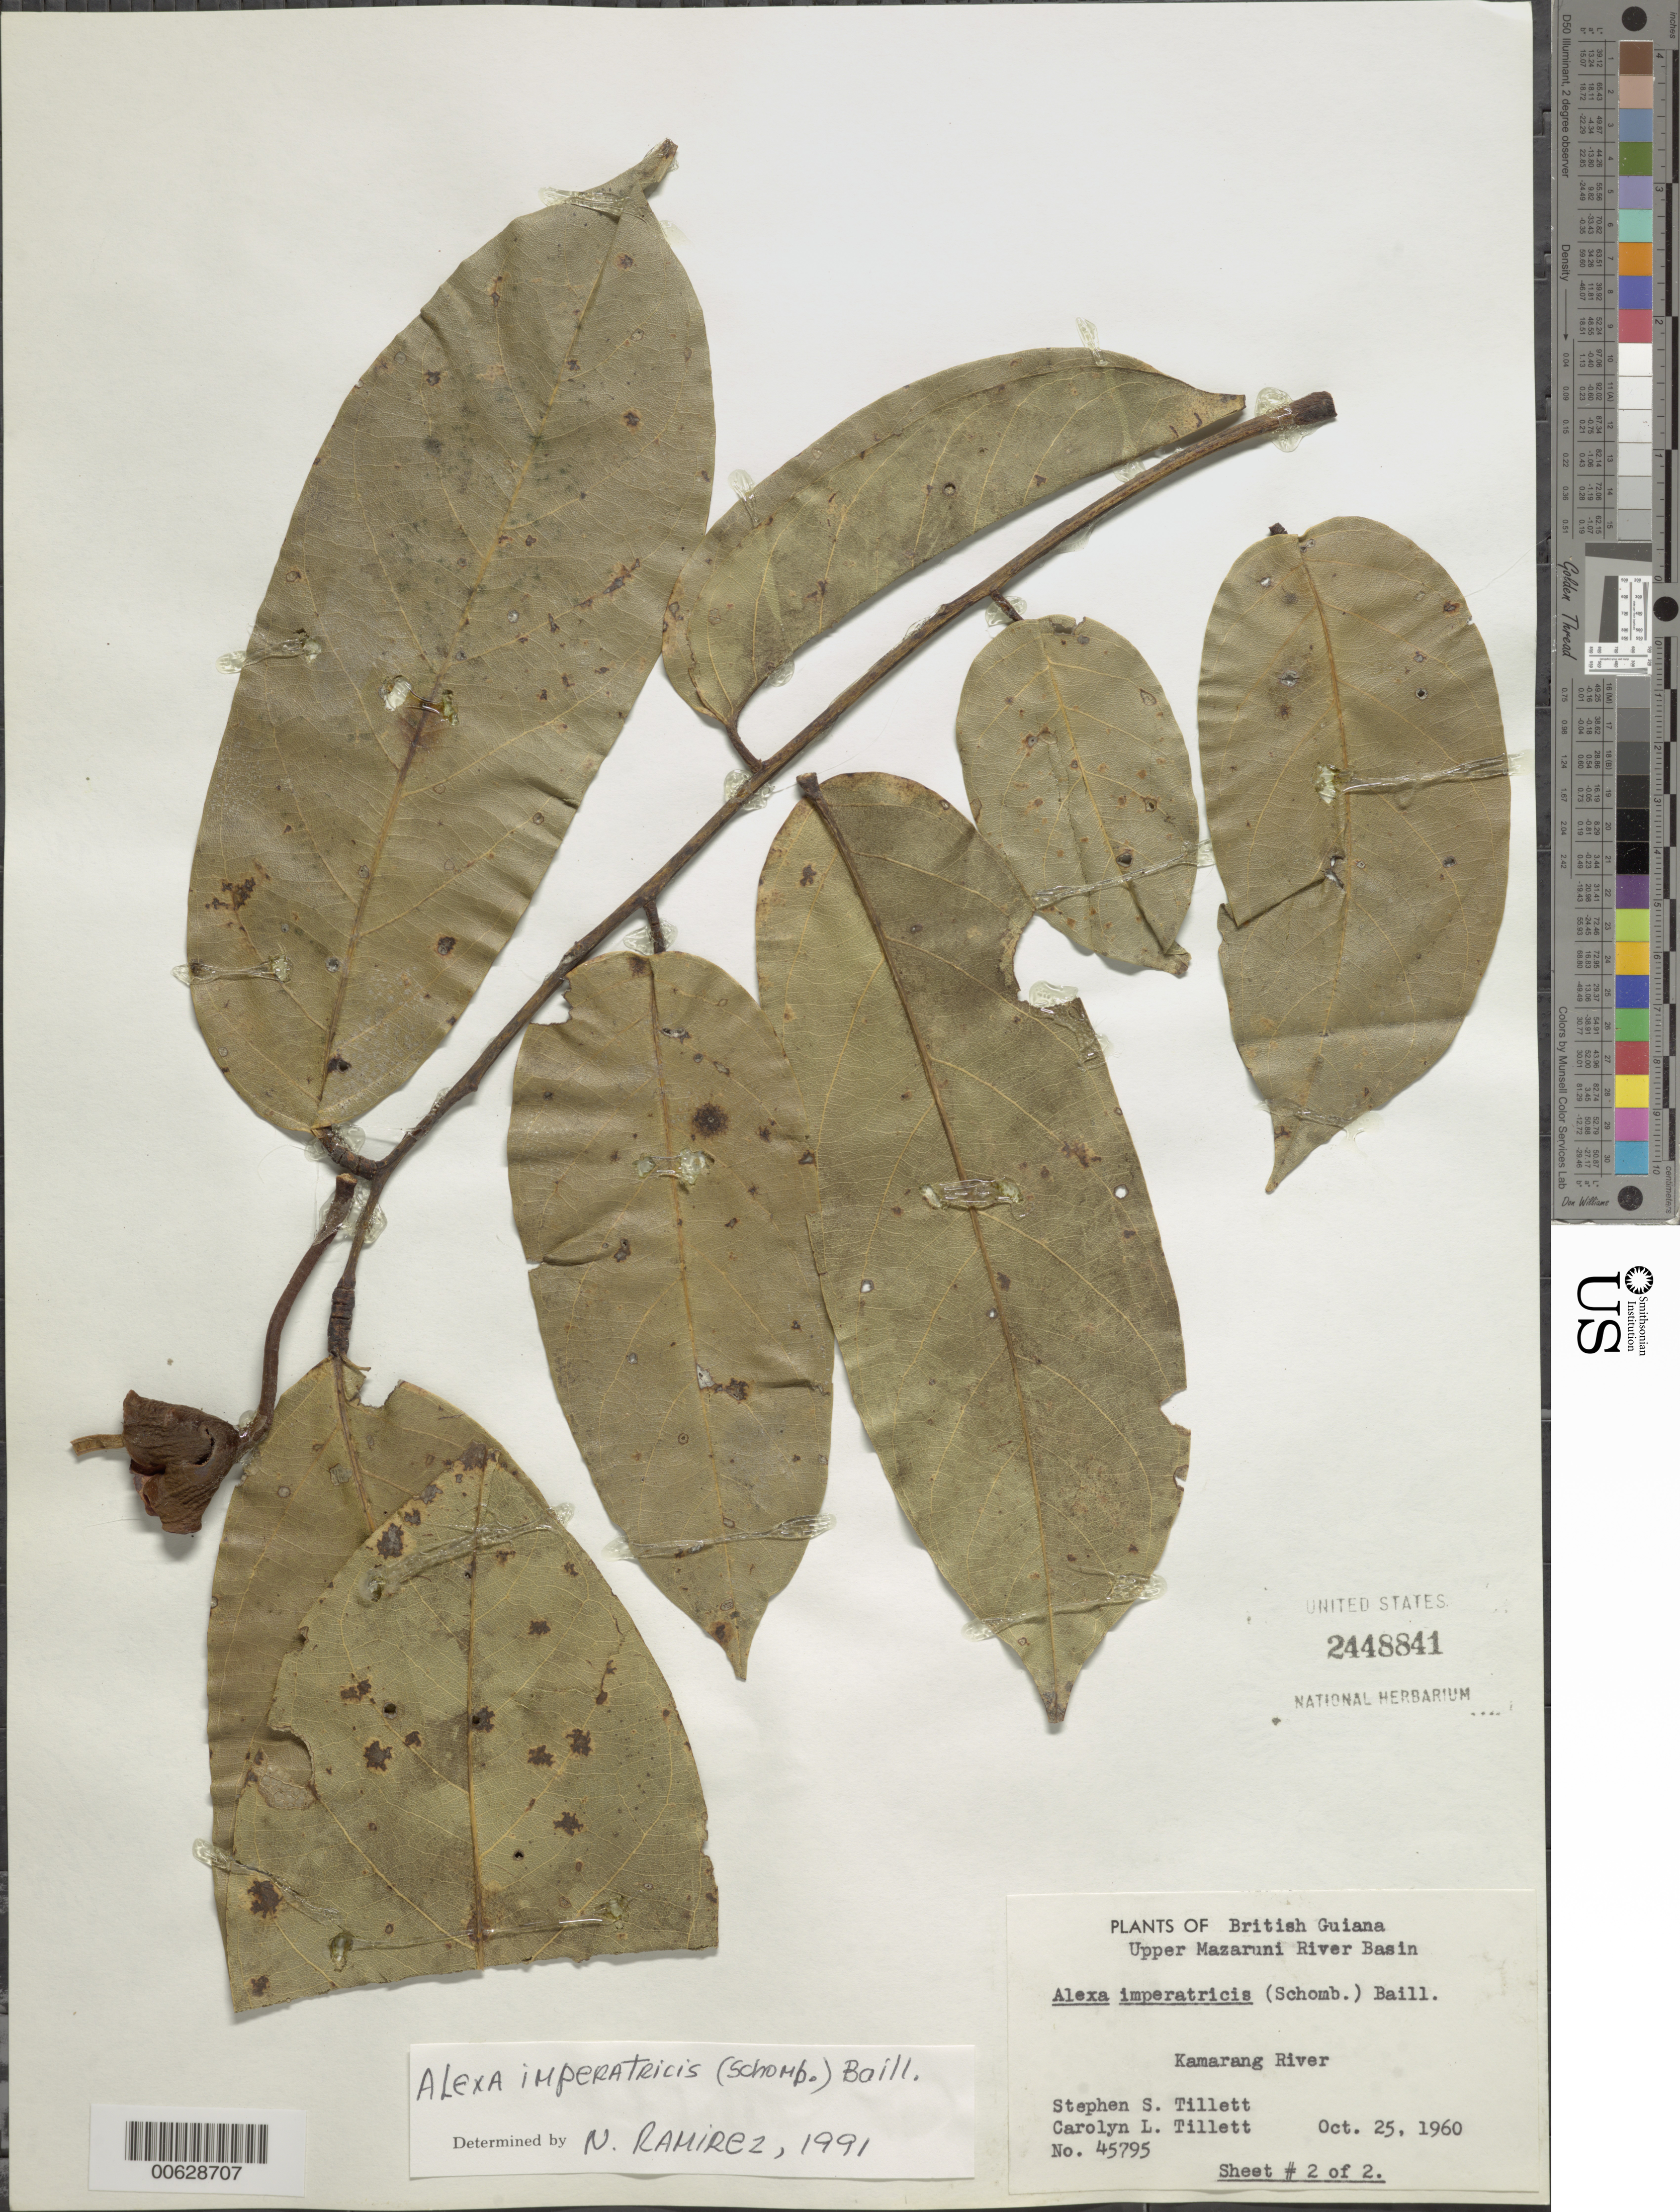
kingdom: Plantae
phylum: Tracheophyta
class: Magnoliopsida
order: Fabales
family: Fabaceae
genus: Alexa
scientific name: Alexa imperatricis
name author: (R.H. Schomb.) Baill.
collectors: S. S. Tillett & C. L. Tillett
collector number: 45795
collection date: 1960-10-25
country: Guyana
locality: British Guaina, Kamarang River, Upper Mazaruni river Basin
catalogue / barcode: US 2448841